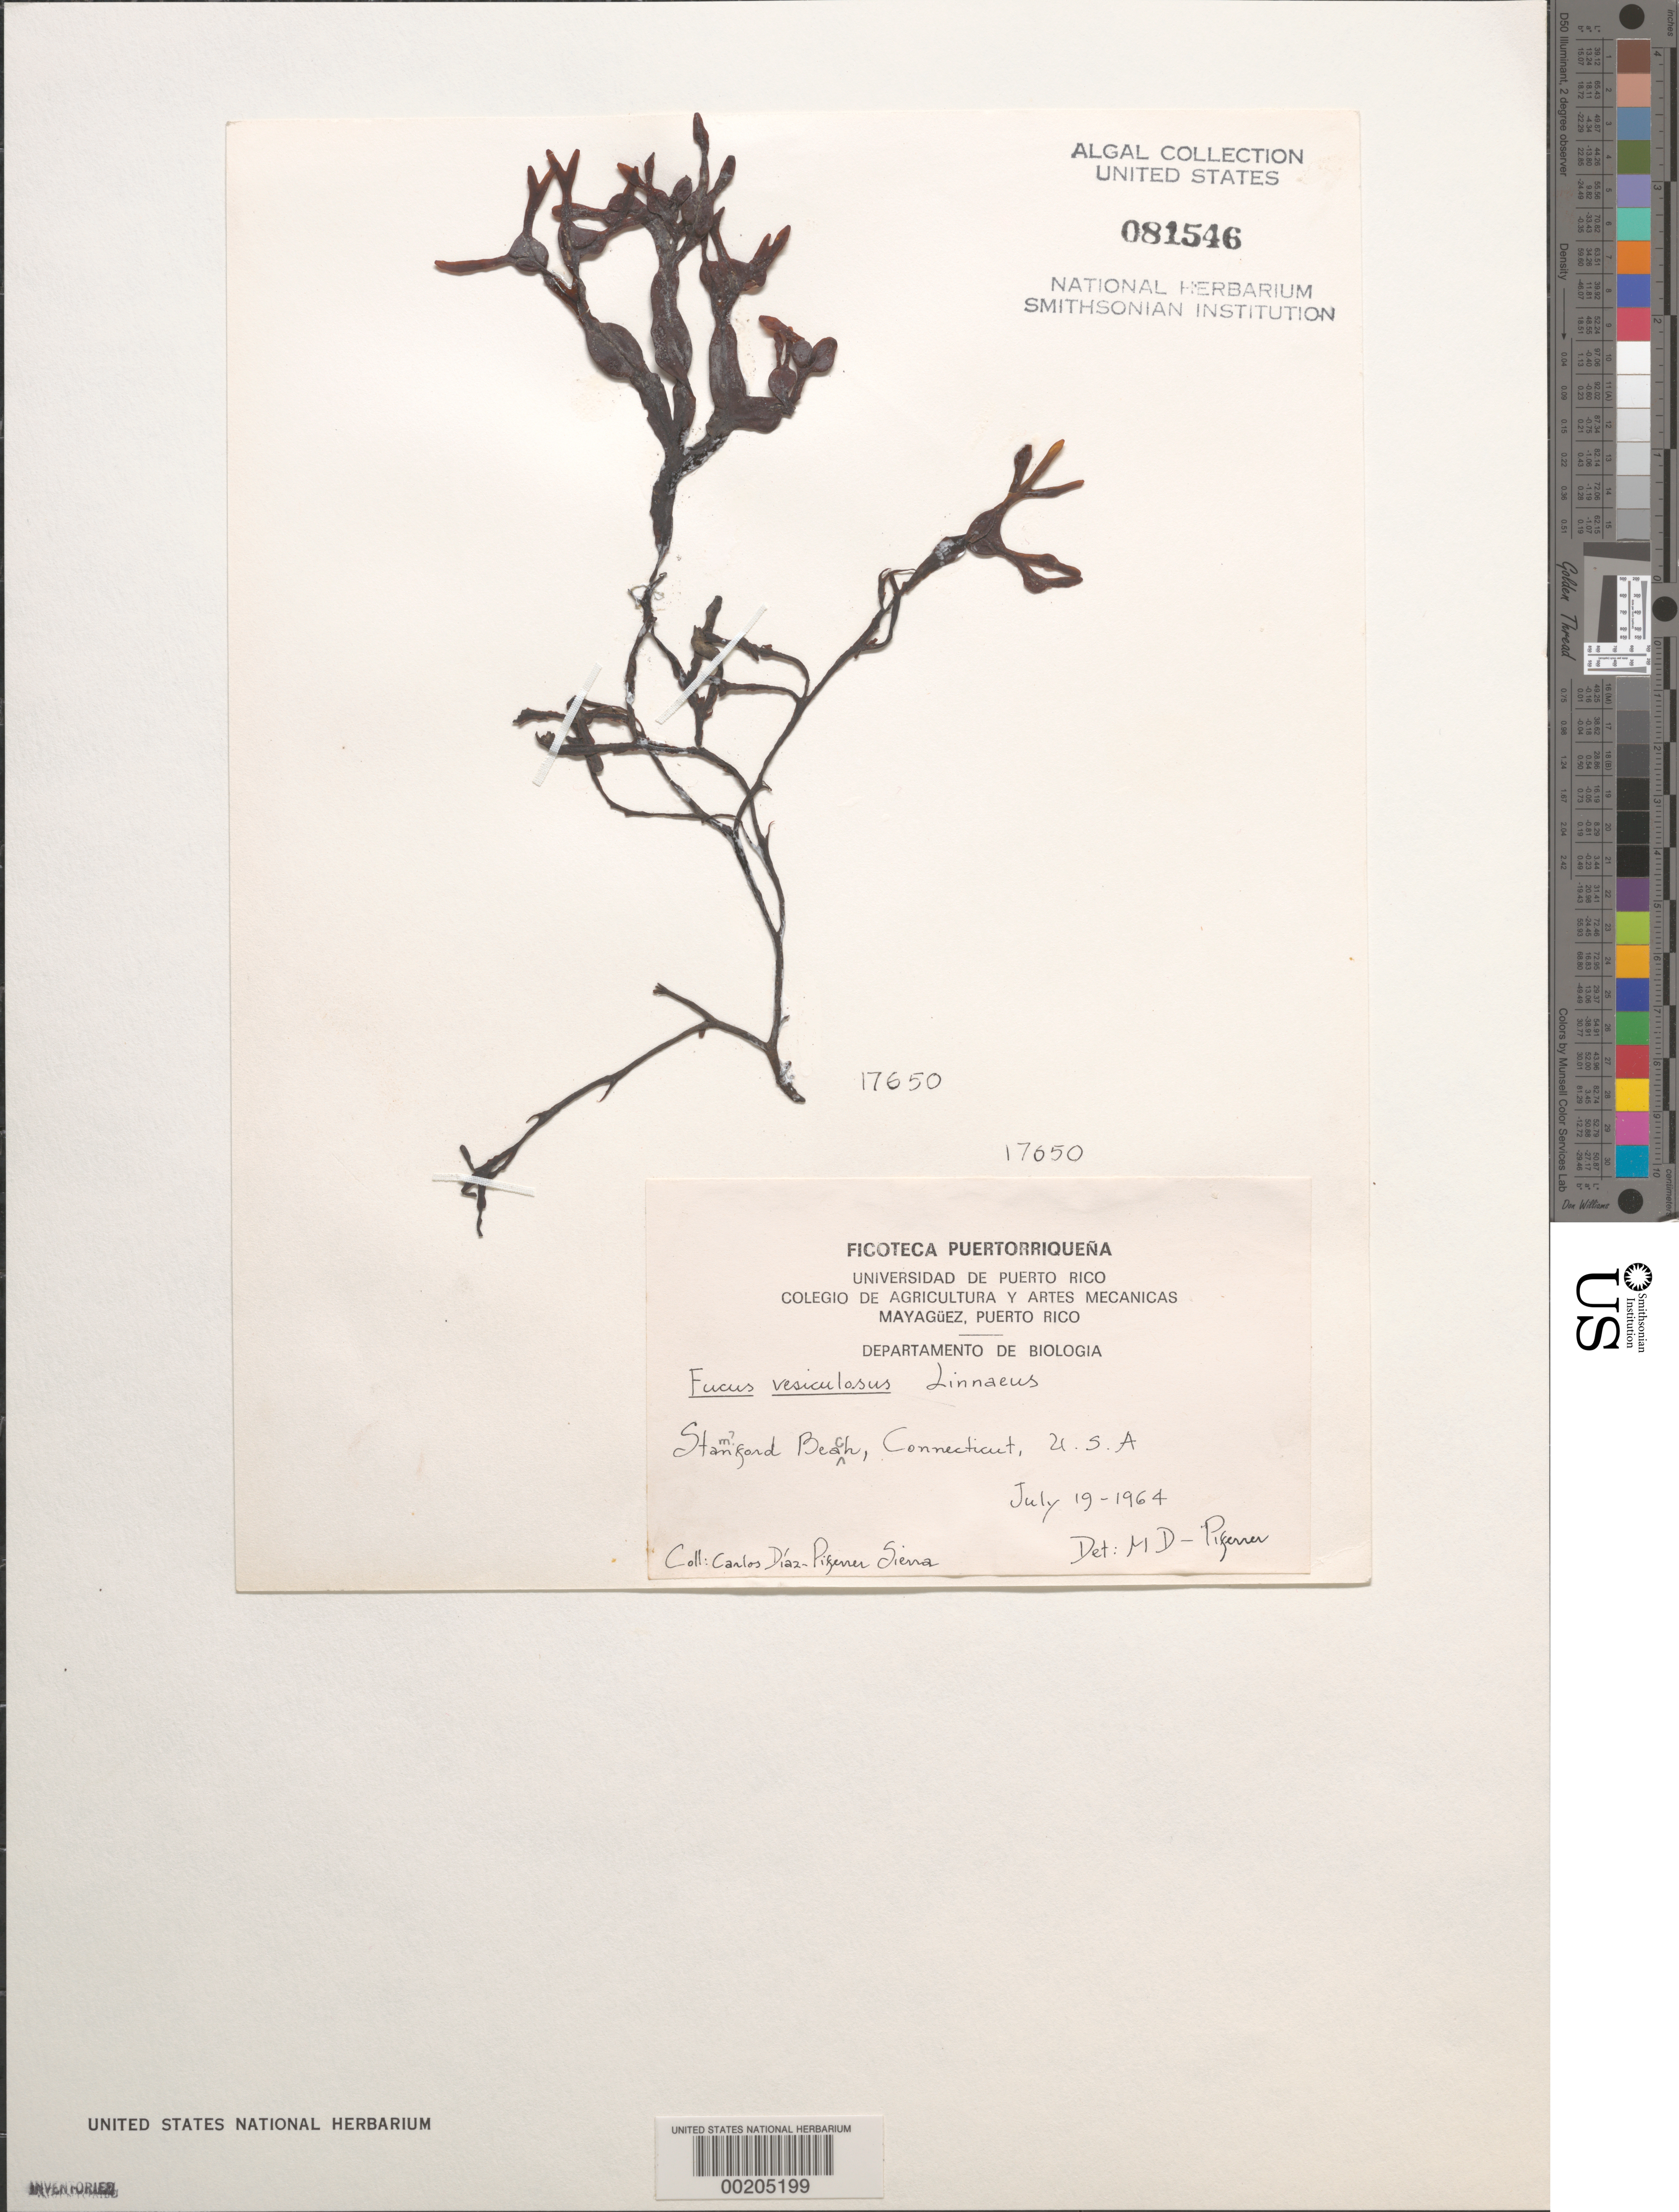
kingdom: Chromista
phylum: Ochrophyta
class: Phaeophyceae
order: Fucales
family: Fucaceae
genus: Fucus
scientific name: Fucus vesiculosus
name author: L.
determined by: Diaz-Piferrer, M.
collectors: C. Diaz-Piferrer Sierra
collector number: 17650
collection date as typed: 19 Jul 1964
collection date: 1964-07-19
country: United States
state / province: Connecticut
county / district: Fairfield County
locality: Stamford Beach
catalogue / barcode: US 81546